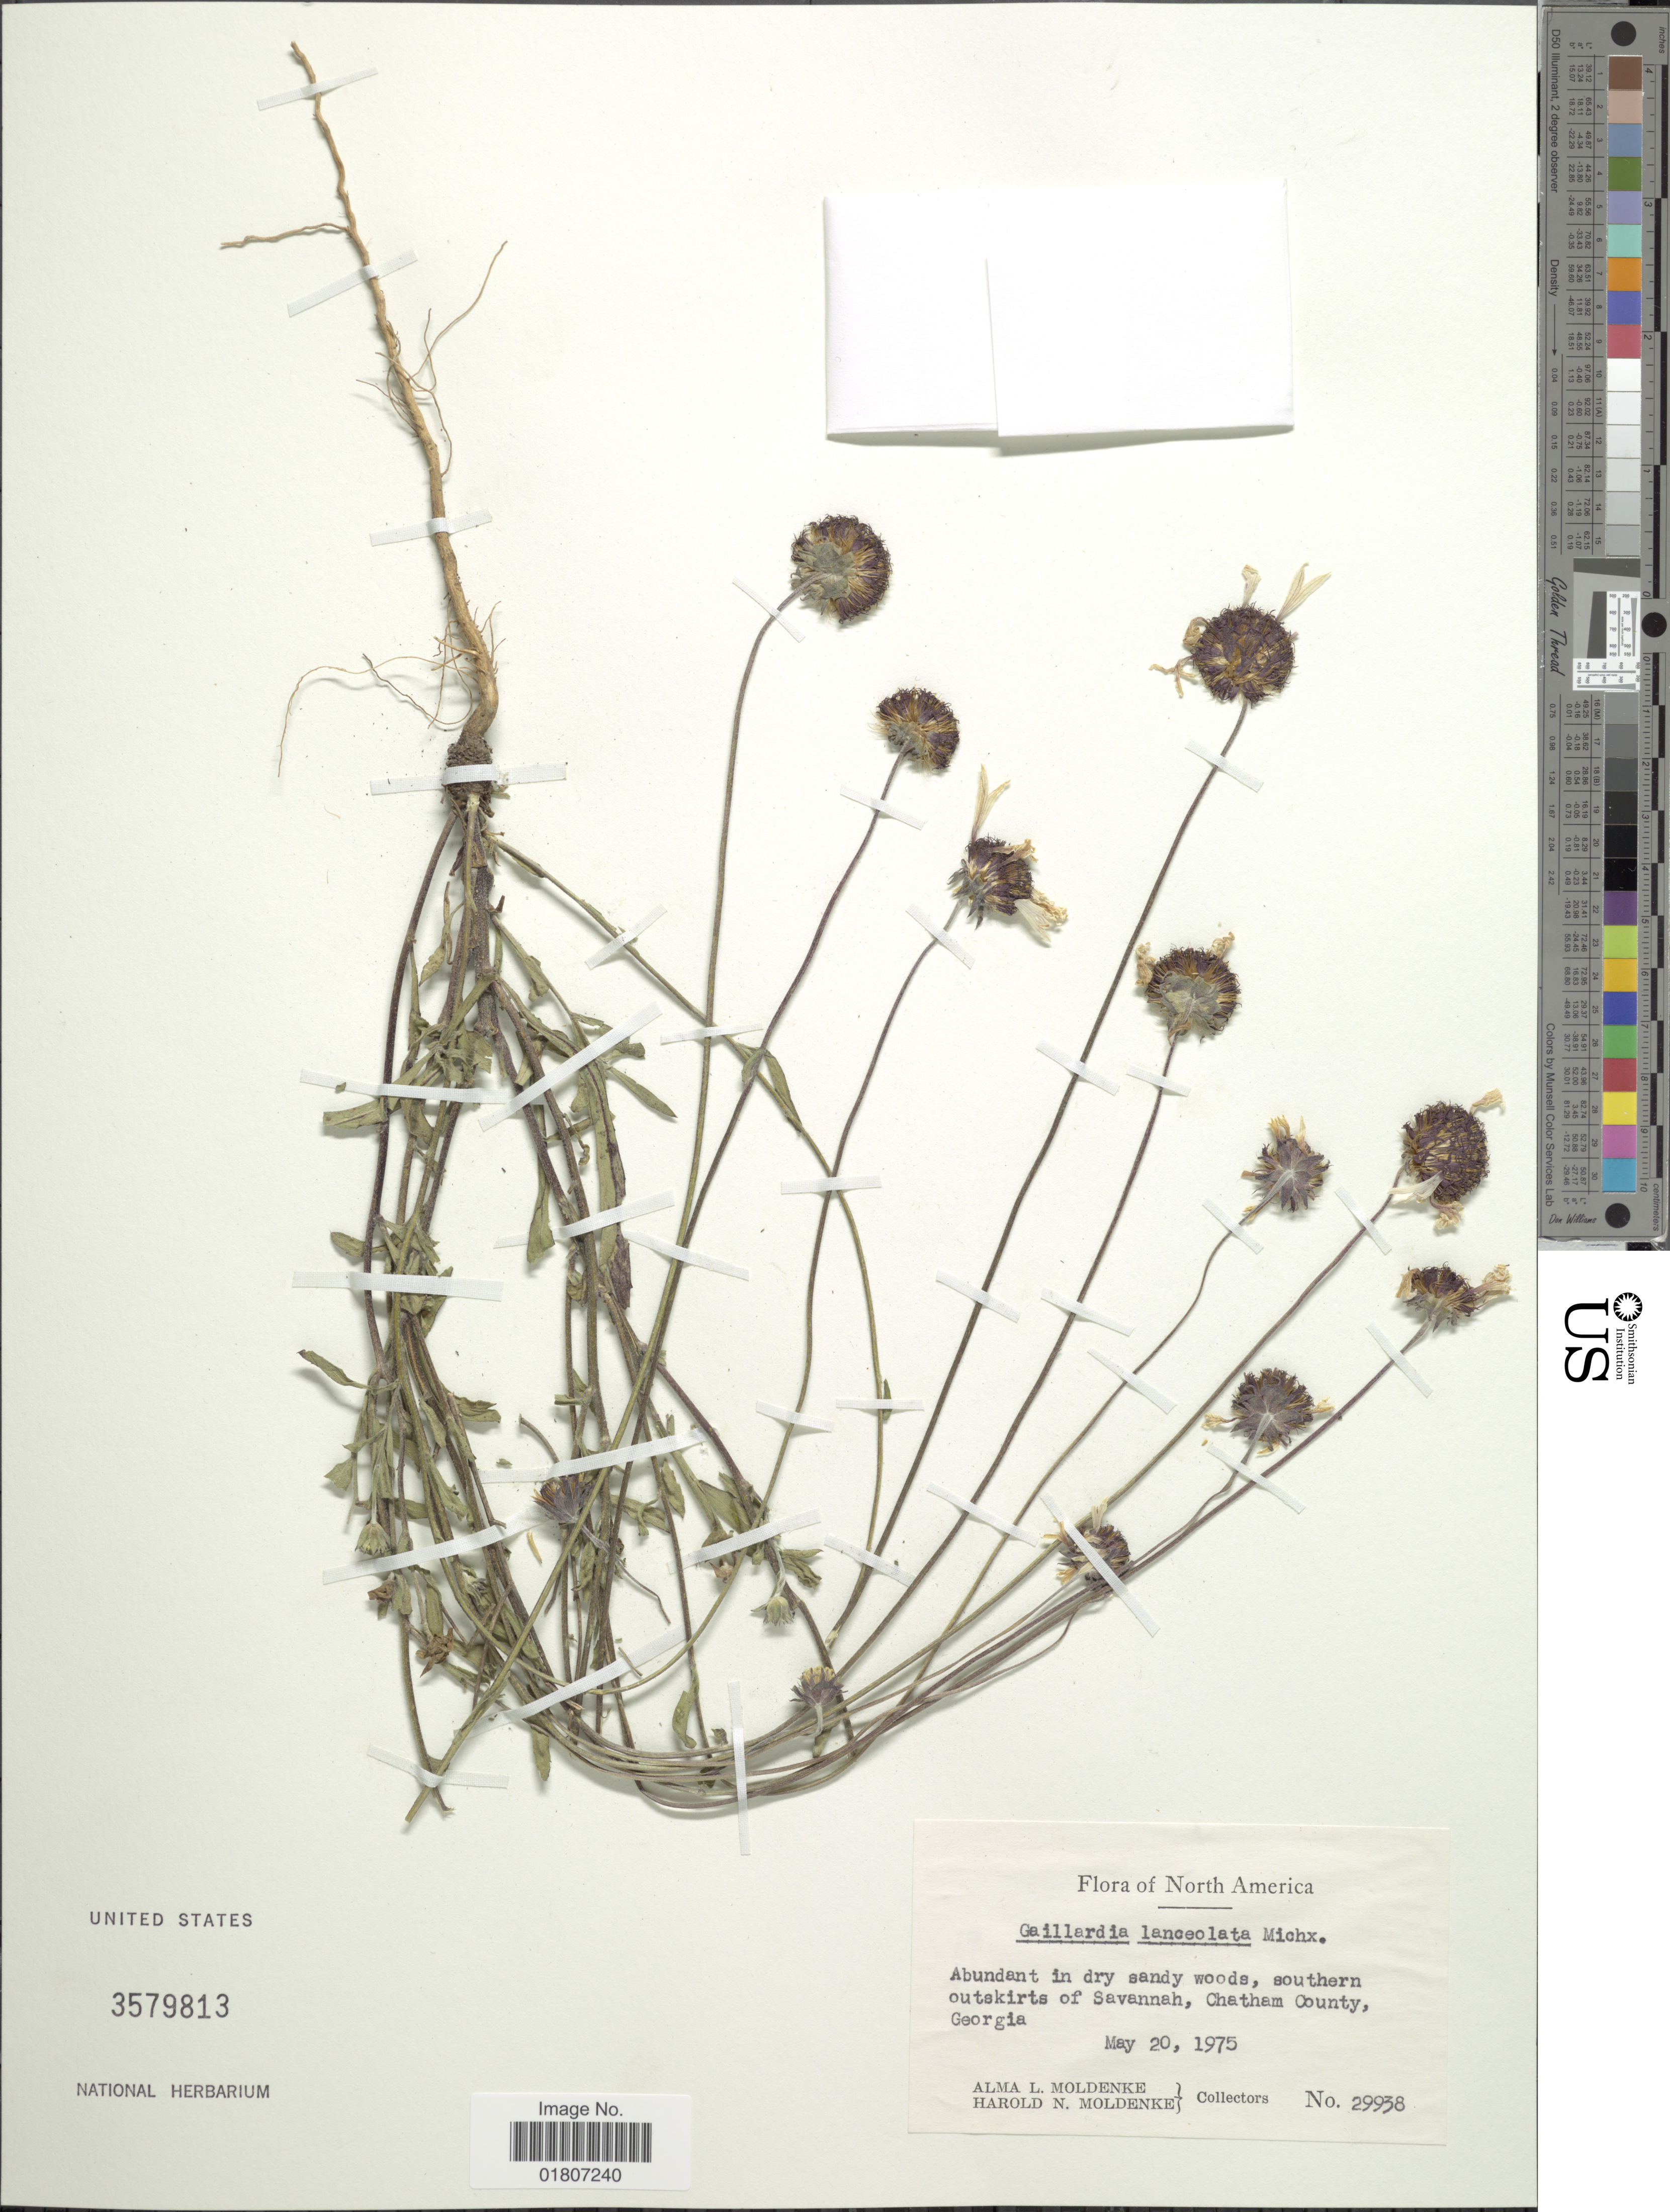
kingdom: Plantae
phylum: Tracheophyta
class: Magnoliopsida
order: Asterales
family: Asteraceae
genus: Gaillardia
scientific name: Gaillardia lanceolata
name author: Michx.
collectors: A. L. Moldenke & H. N. Moldenke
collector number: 29938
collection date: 1975-05-20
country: United States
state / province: Georgia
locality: Southern outskirts of Savannah, Chatham County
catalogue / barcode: US 3579813